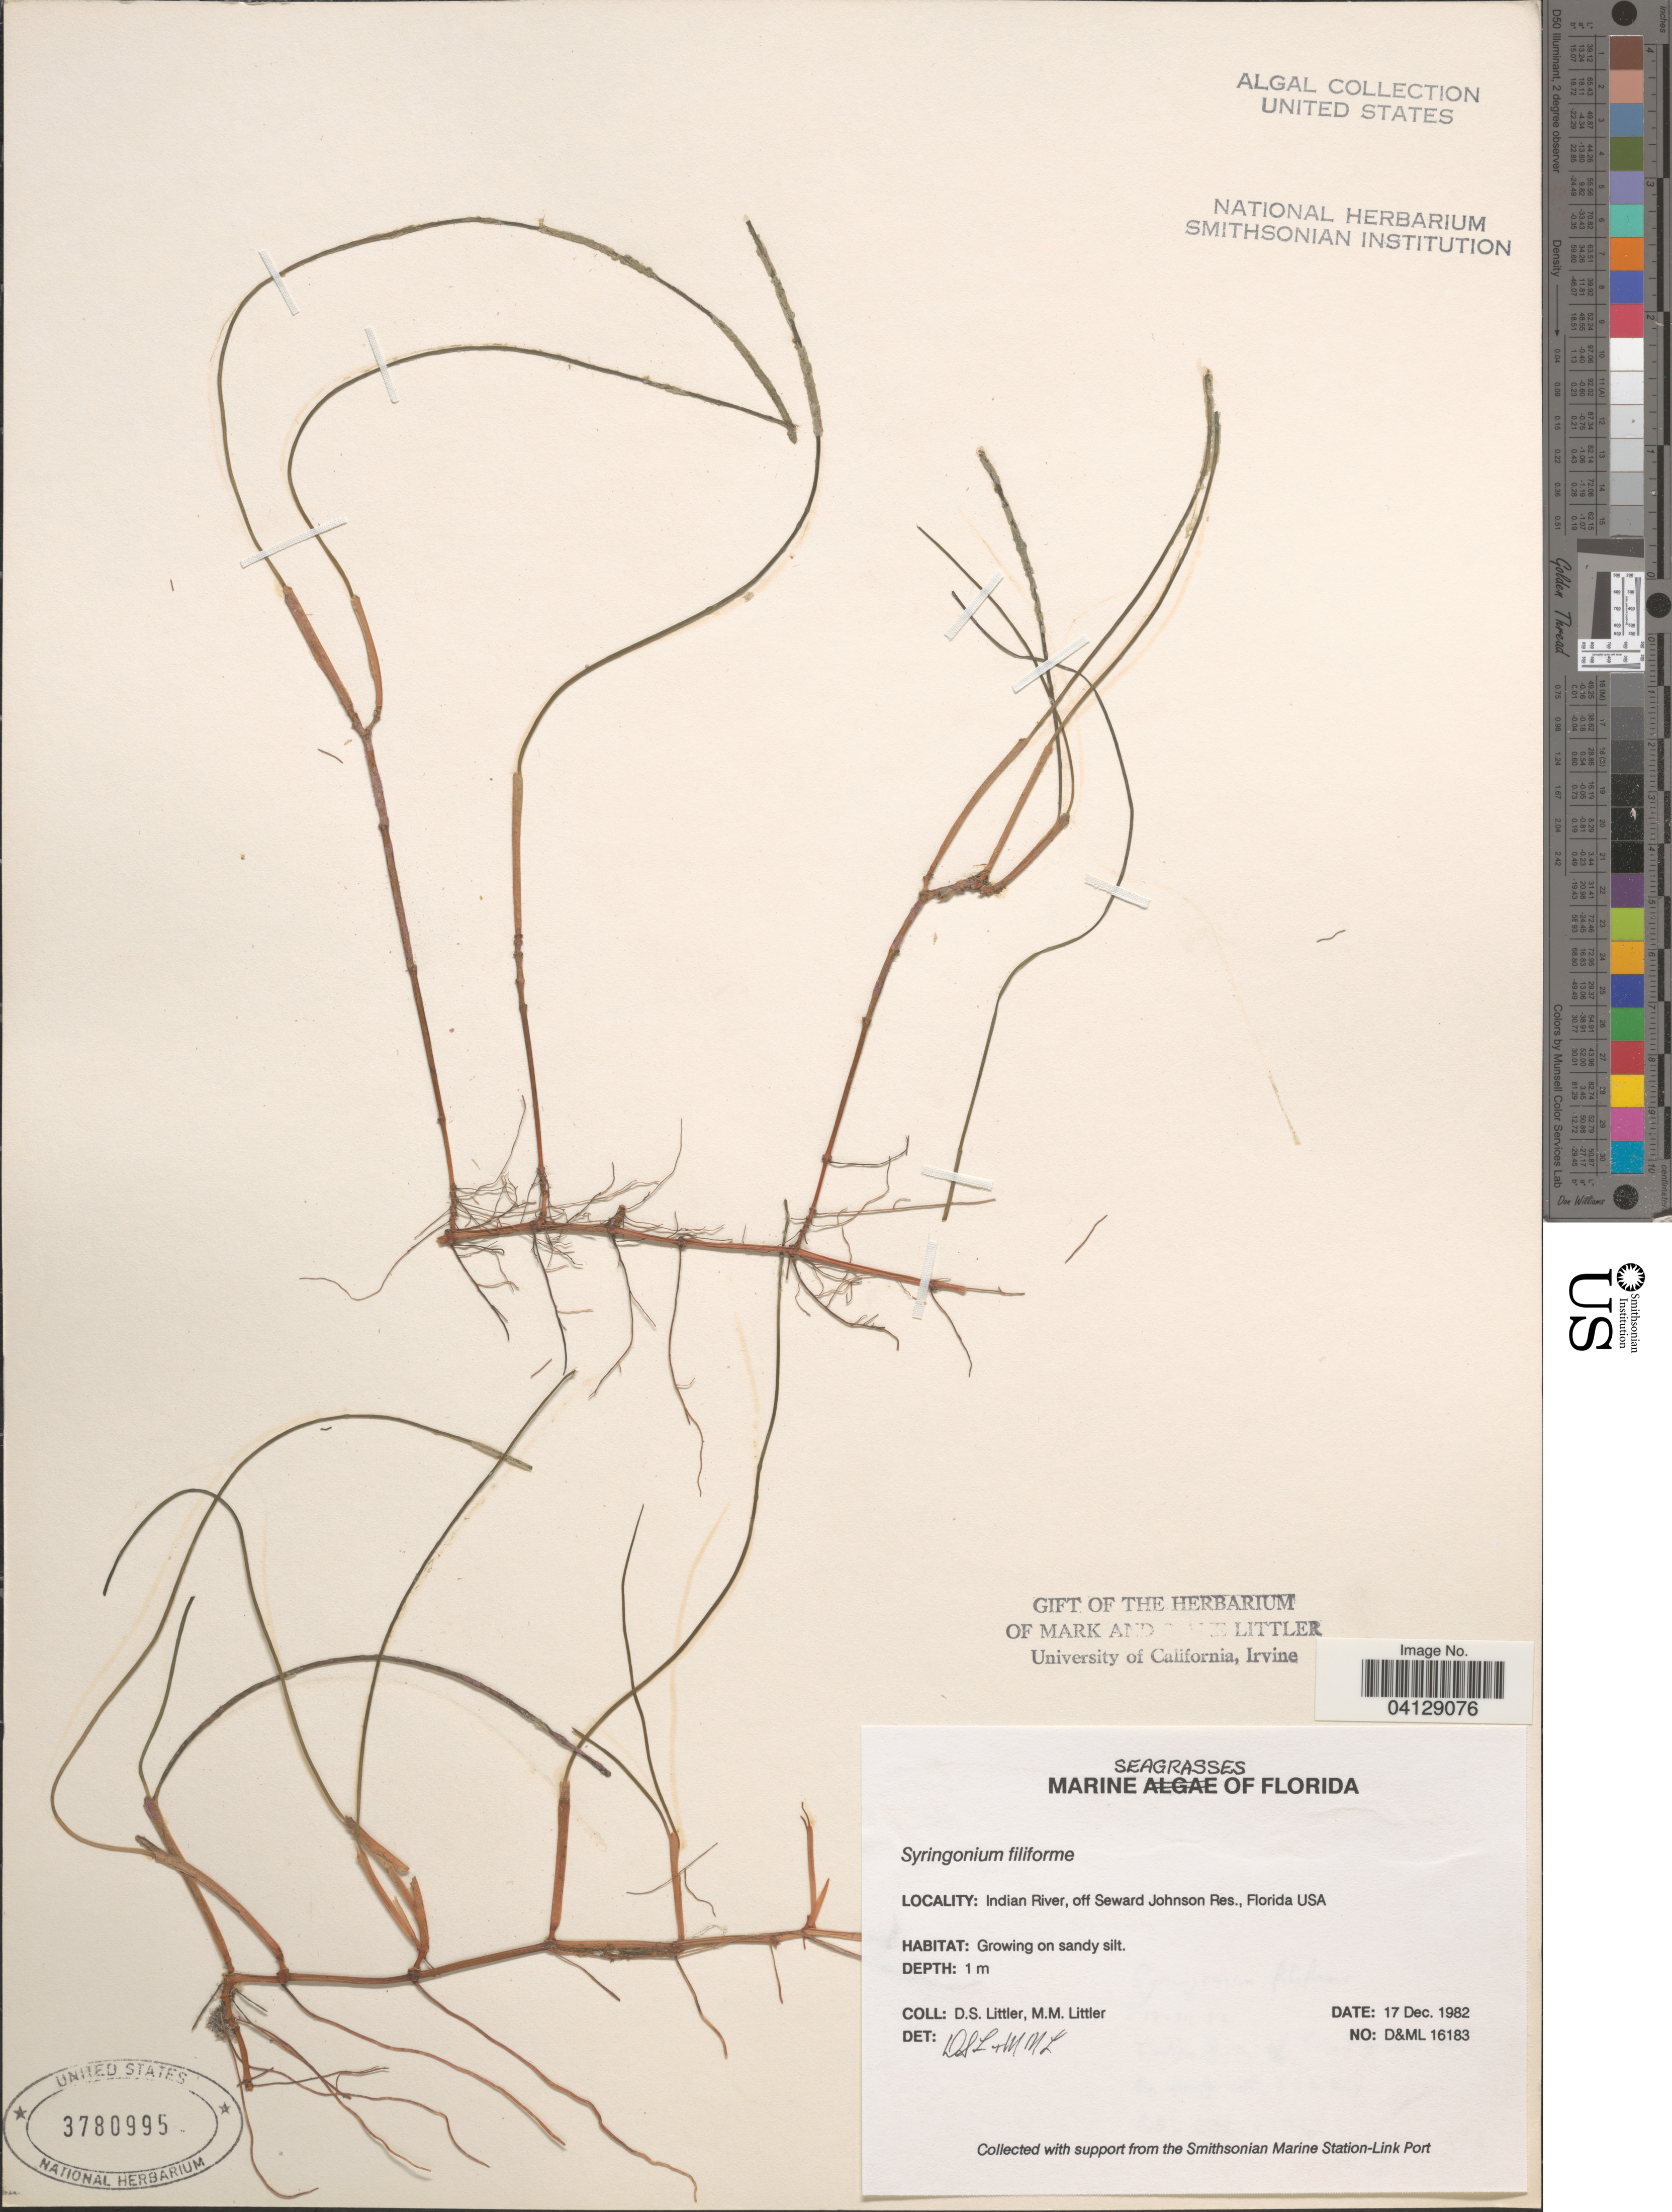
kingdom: Plantae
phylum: Tracheophyta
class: Liliopsida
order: Alismatales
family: Cymodoceaceae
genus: Syringodium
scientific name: Syringodium filiforme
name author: Kütz.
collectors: D. S. Littler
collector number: D&ML16183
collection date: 1982-12-17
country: United States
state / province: Florida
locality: Indian River, off Seward Johnson Res.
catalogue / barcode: US 3780995